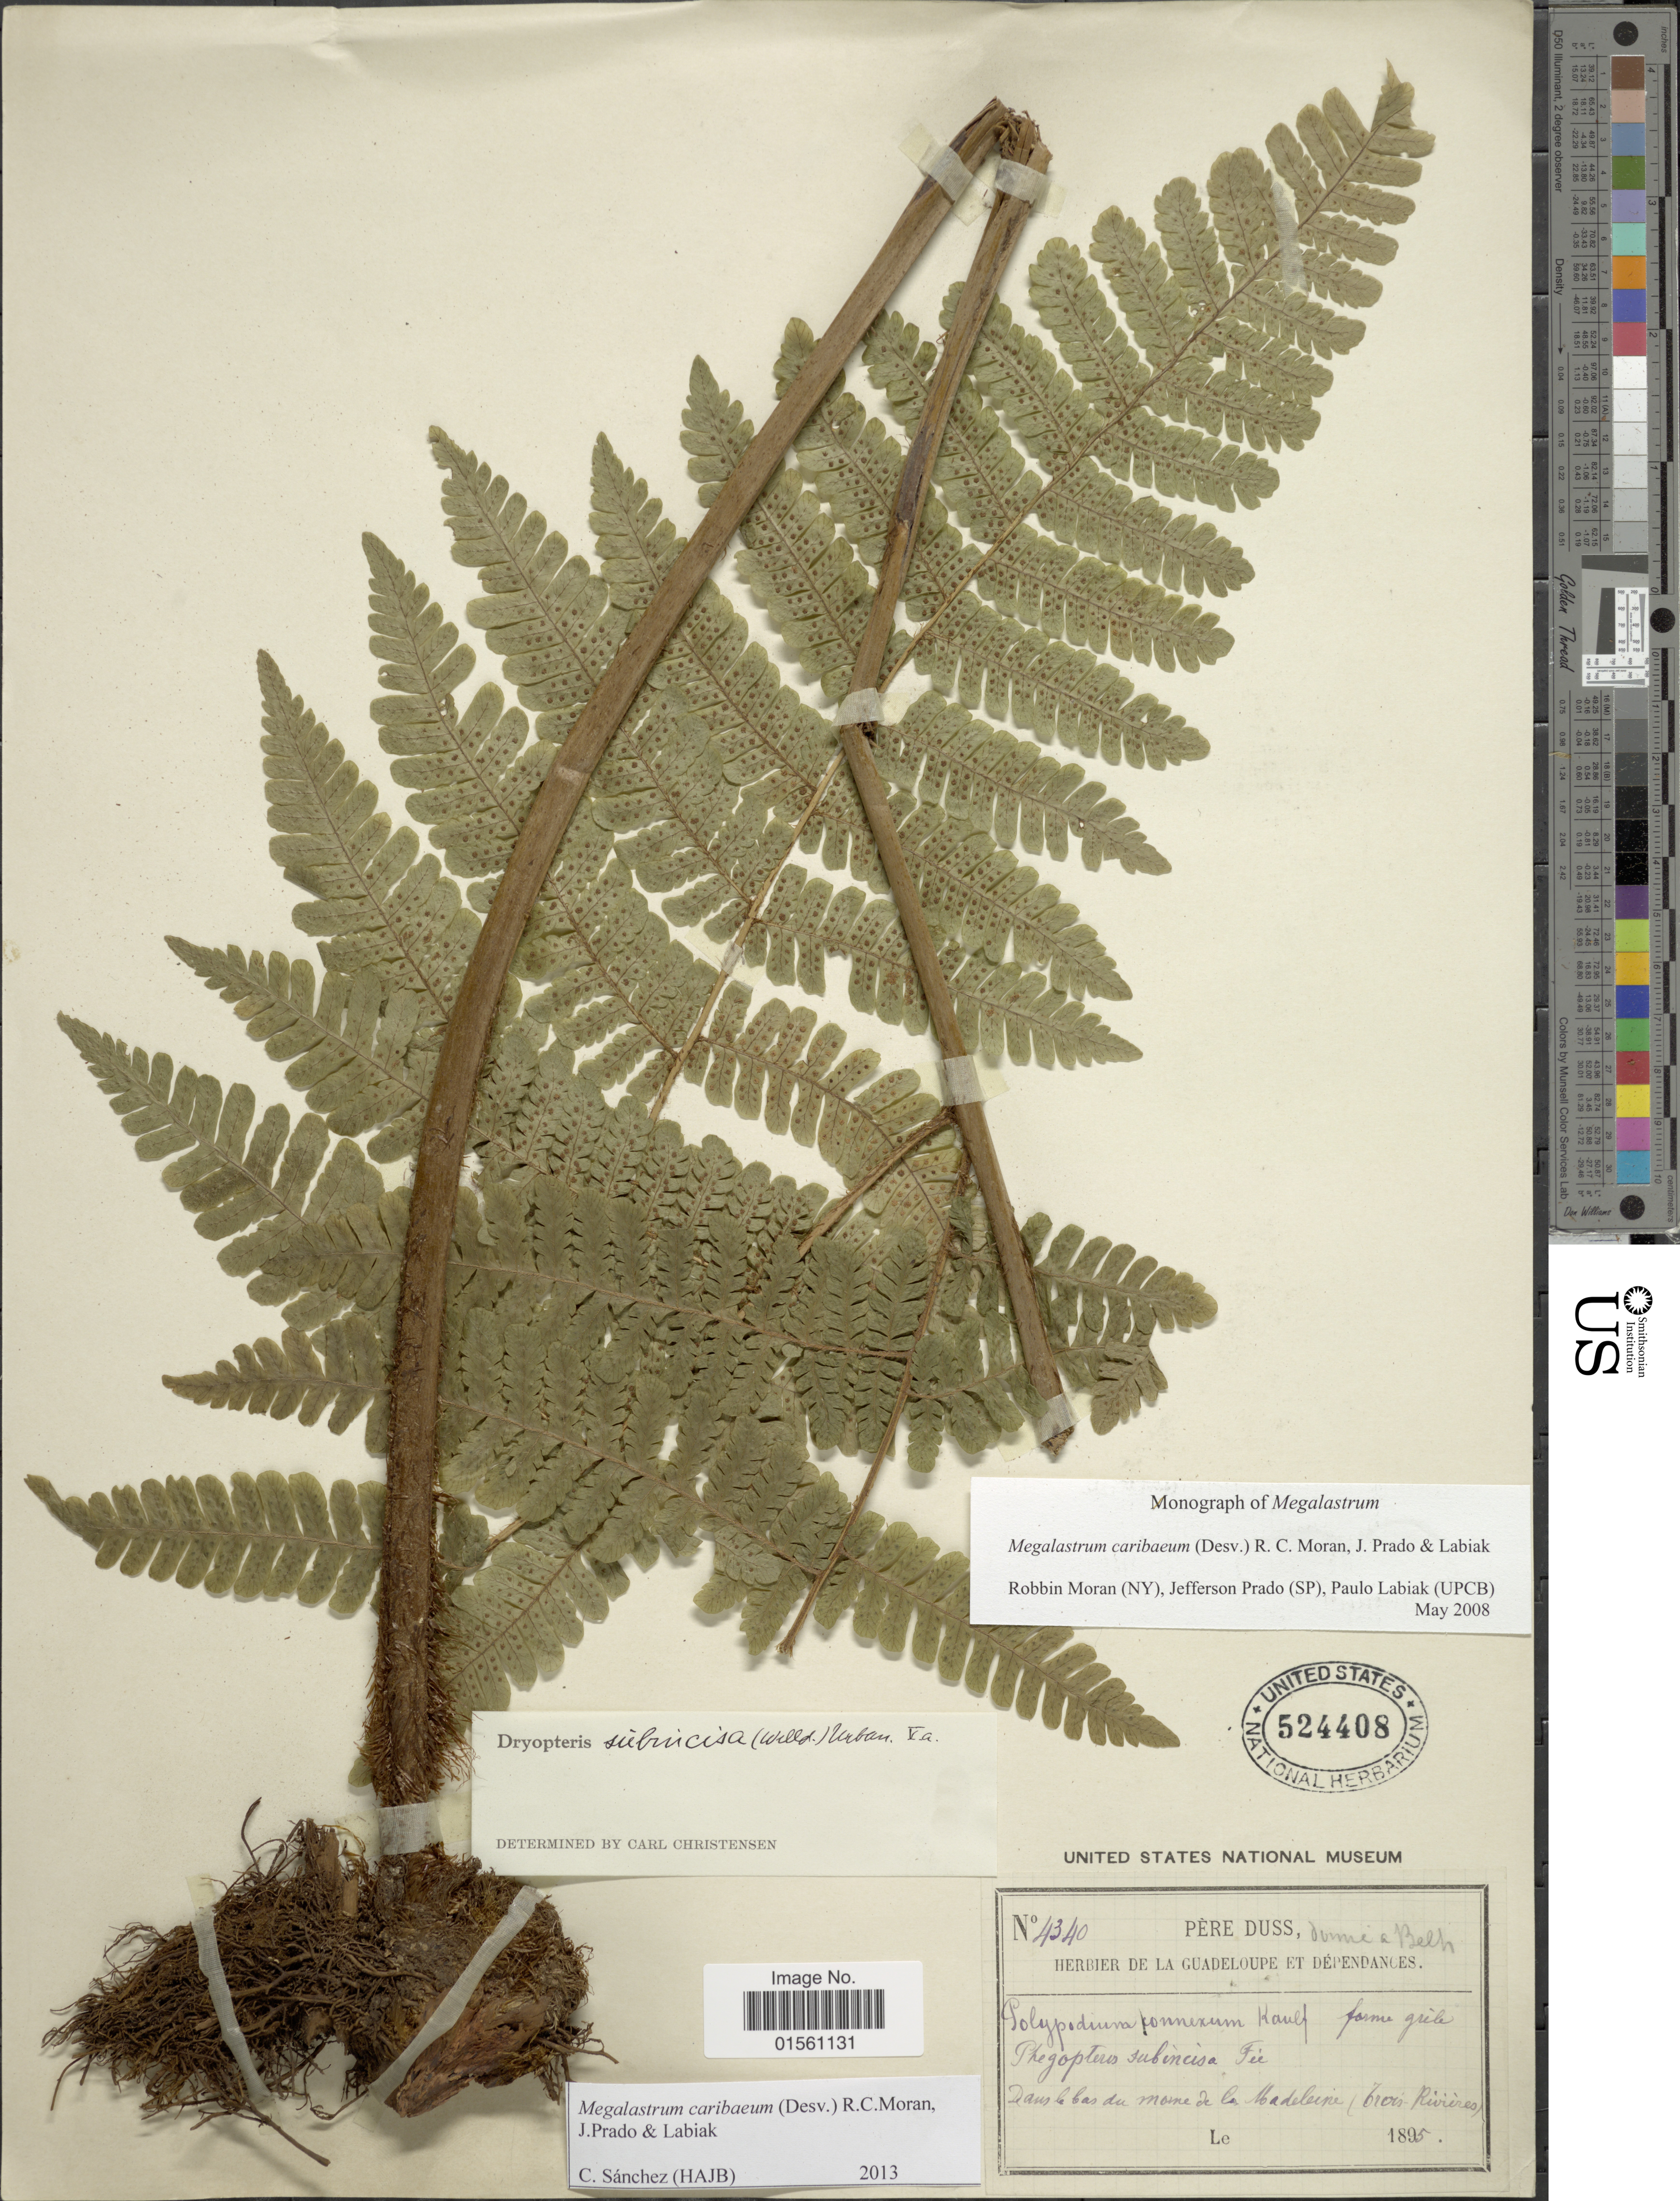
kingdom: Plantae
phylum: Tracheophyta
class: Polypodiopsida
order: Polypodiales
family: Dryopteridaceae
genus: Megalastrum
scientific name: Megalastrum caribaeum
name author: (Desv.) R.C. Moran et al.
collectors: Père Duss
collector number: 4340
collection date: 1895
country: Guadeloupe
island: Leeward Is.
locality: Dans le bas du morne de la Madeleine (Trois-Rivières)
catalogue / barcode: US 524408